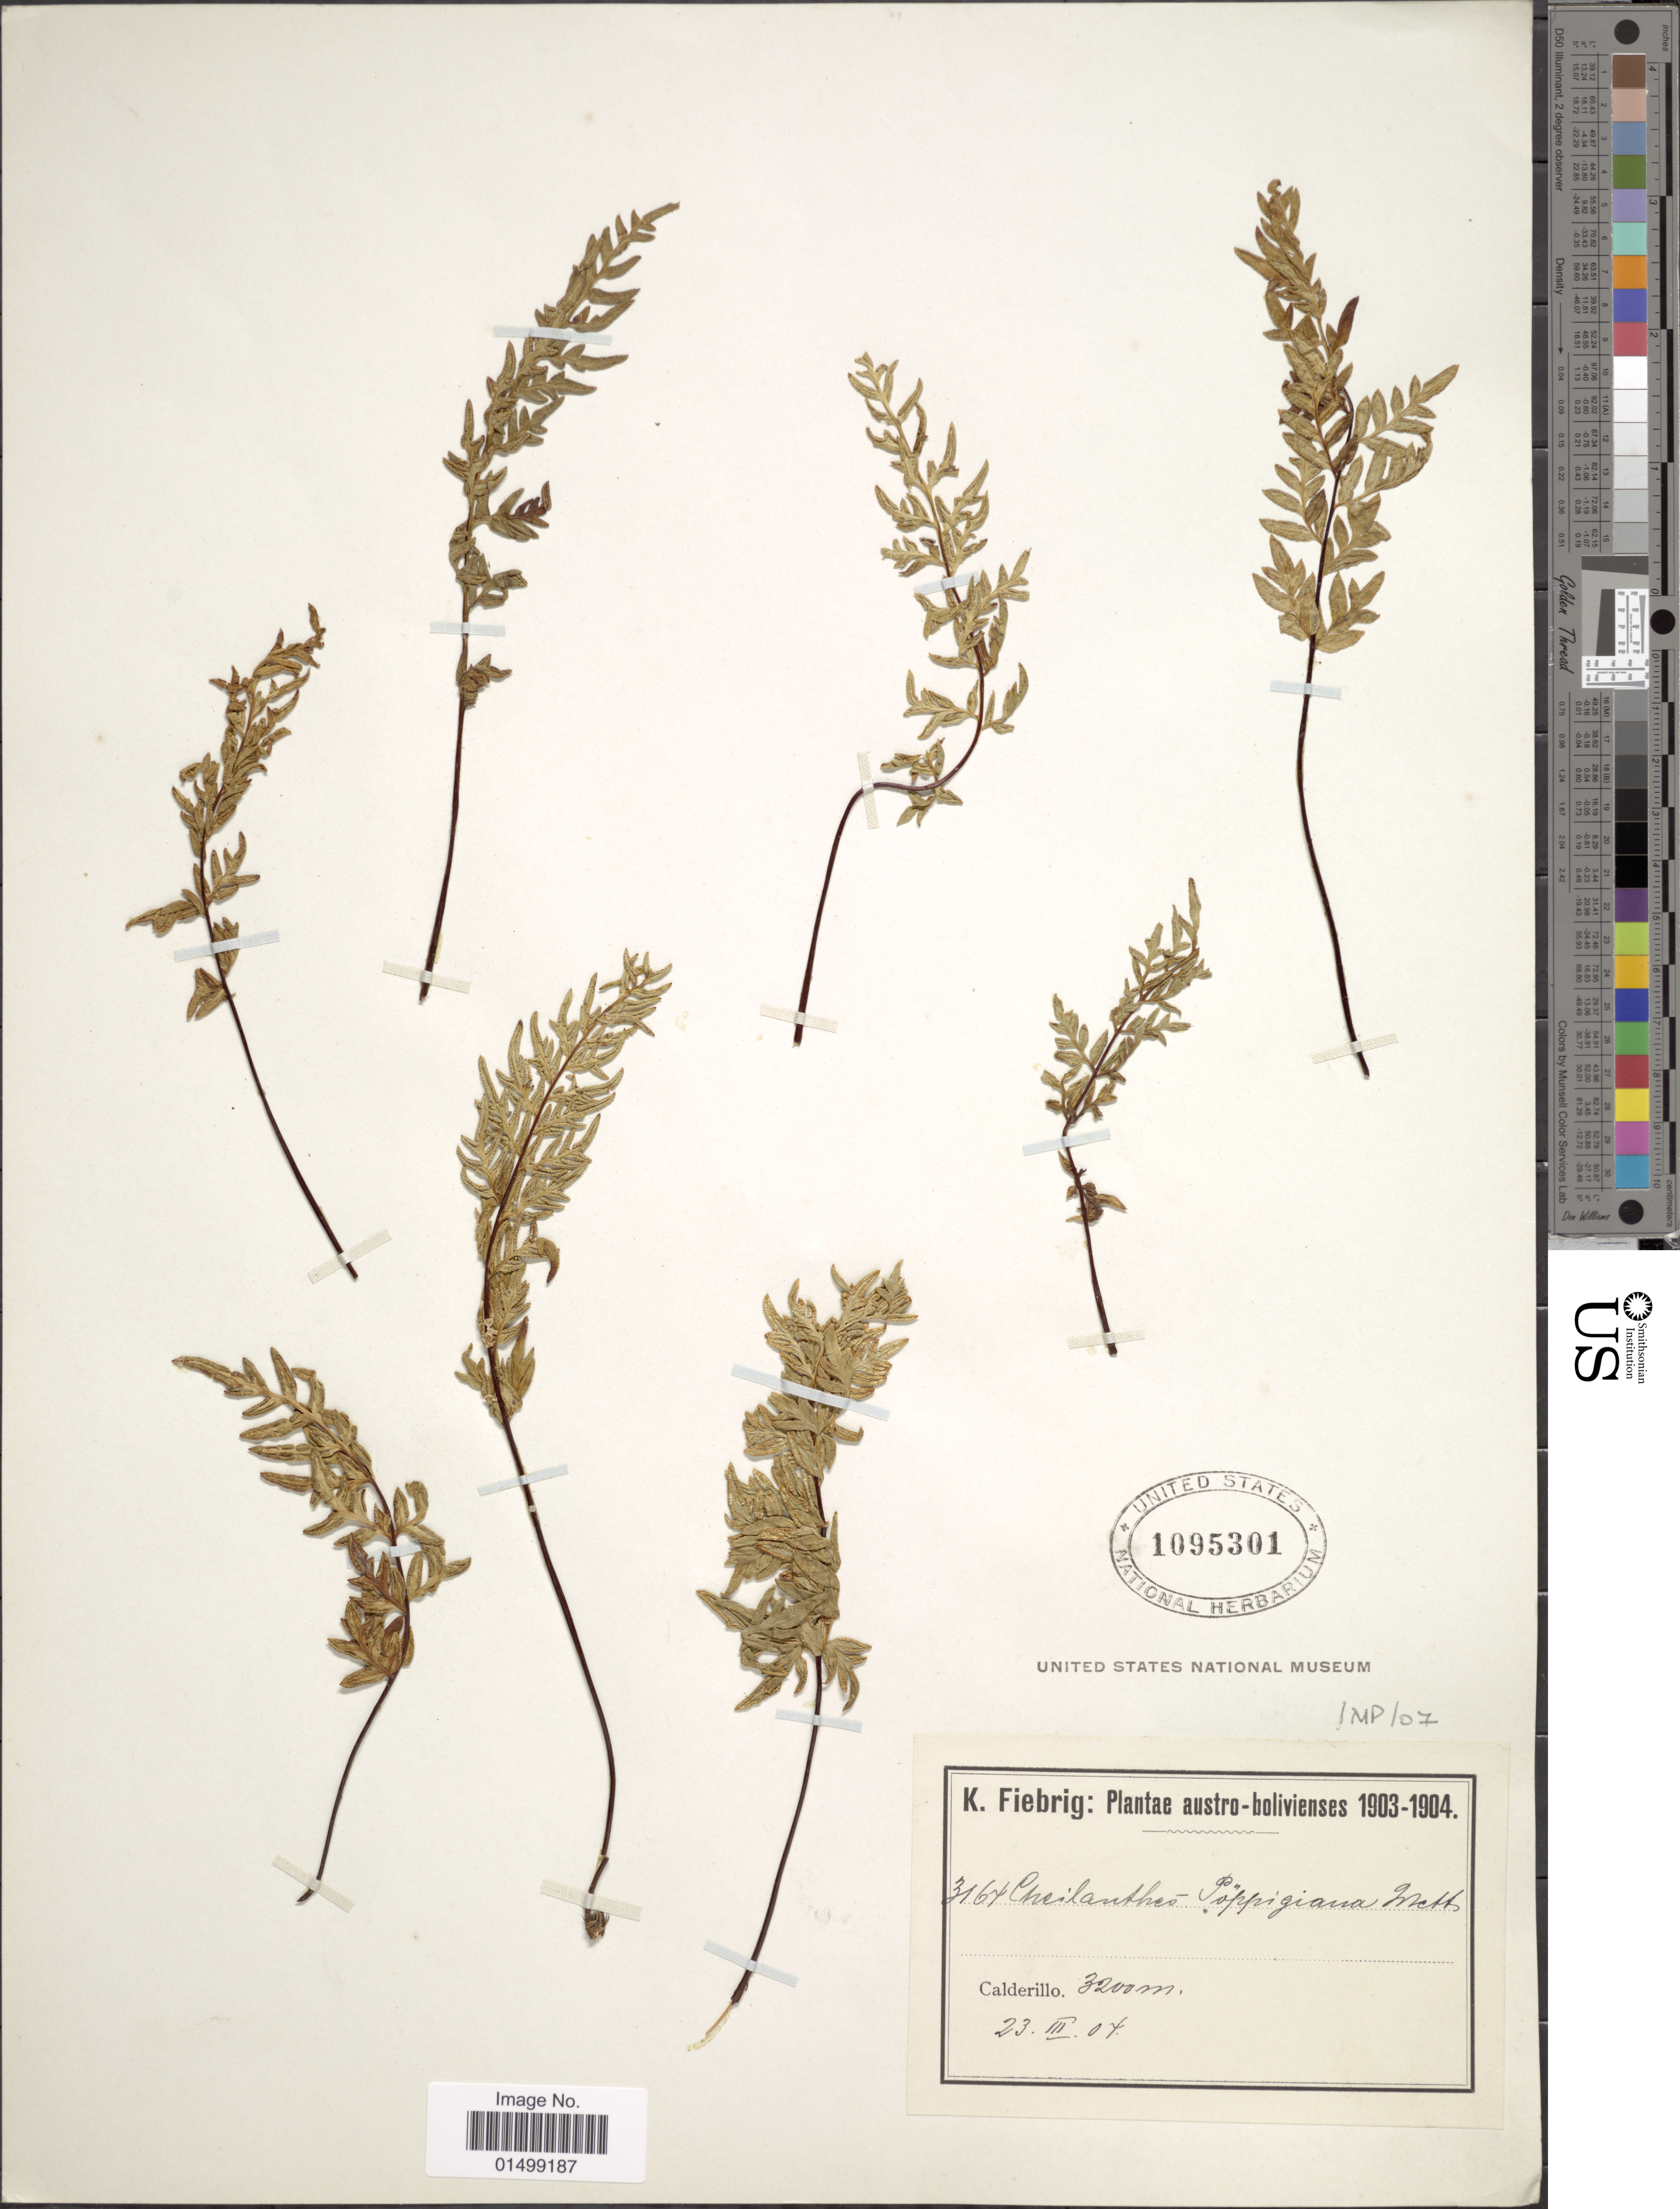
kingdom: Plantae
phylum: Tracheophyta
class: Polypodiopsida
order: Polypodiales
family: Pteridaceae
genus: Cheilanthes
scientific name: Cheilanthes poeppigiana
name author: Mett. ex Kuhn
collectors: K. Fiebrig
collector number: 3164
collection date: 1904-03-23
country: Bolivia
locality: Calderillo.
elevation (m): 3200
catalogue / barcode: US 1095301